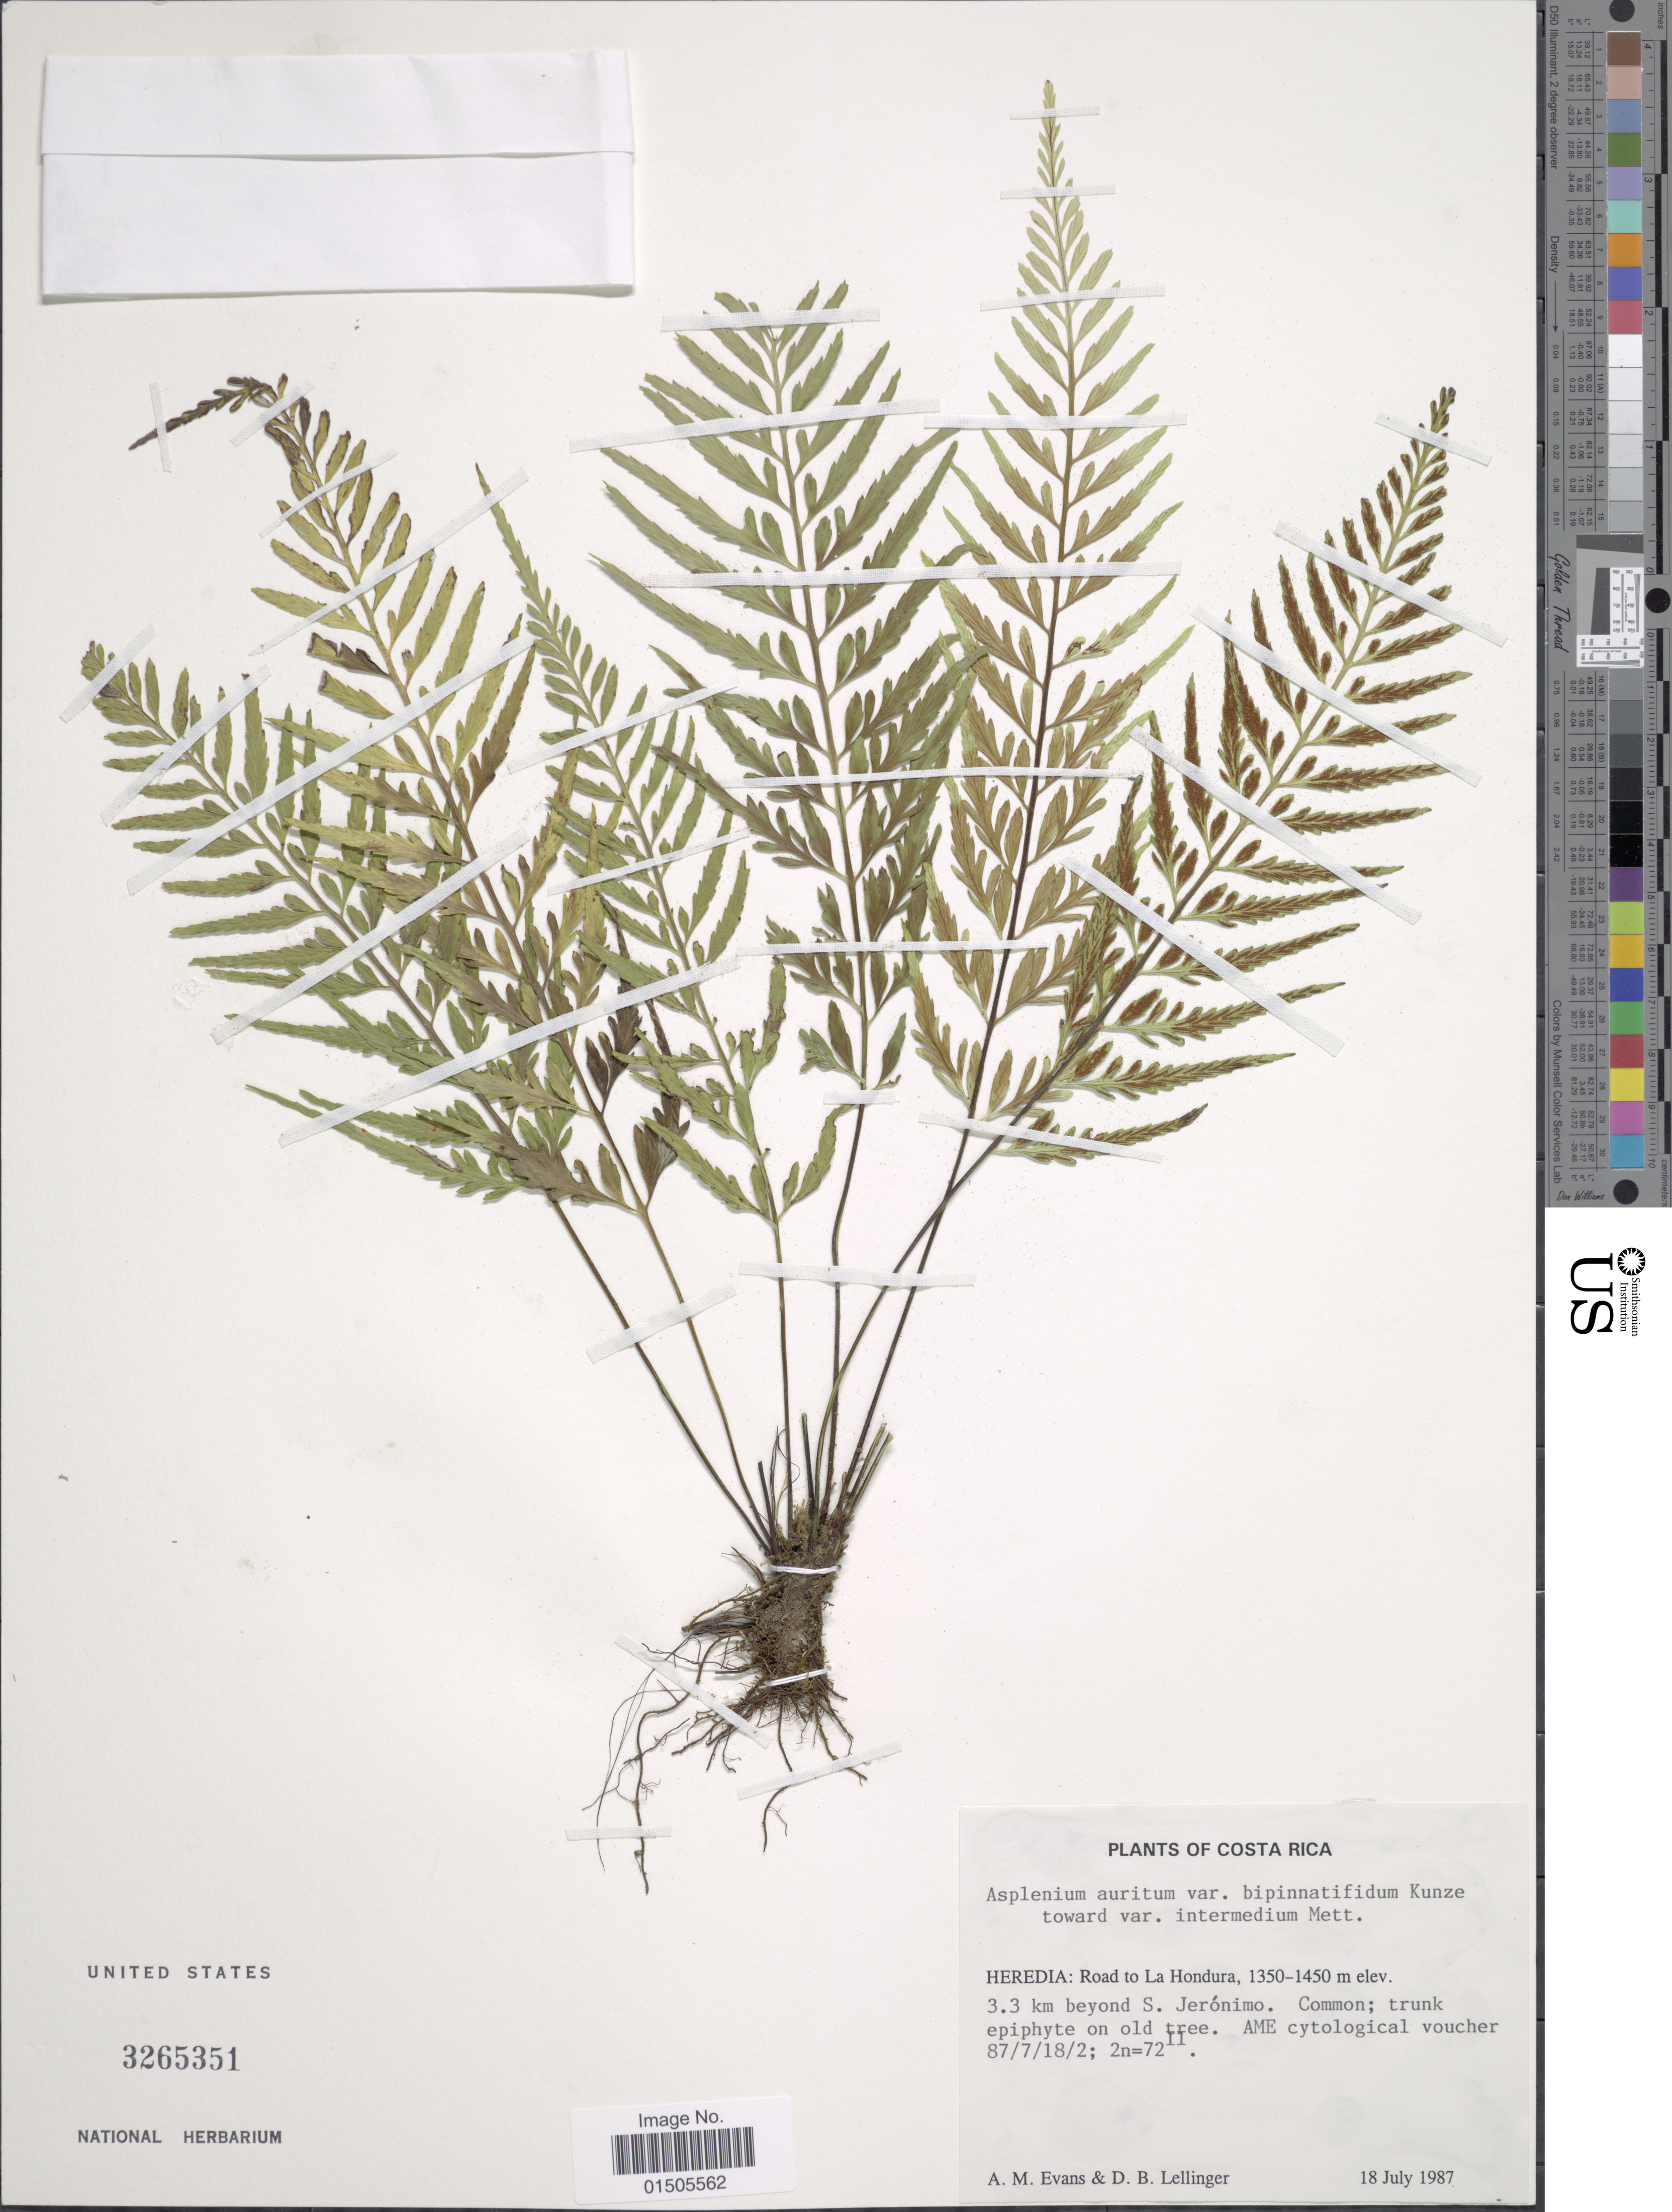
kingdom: Plantae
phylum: Tracheophyta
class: Polypodiopsida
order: Polypodiales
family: Aspleniaceae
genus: Asplenium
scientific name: Asplenium auritum var. bipinnatifidum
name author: Kunze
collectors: A. M. Evans & D. B. Lellinger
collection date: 1987-07-18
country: Costa Rica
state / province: Heredia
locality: Road to La Honura, 3.3 km beyond S. Jeronimo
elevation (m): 1350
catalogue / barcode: US 3265351